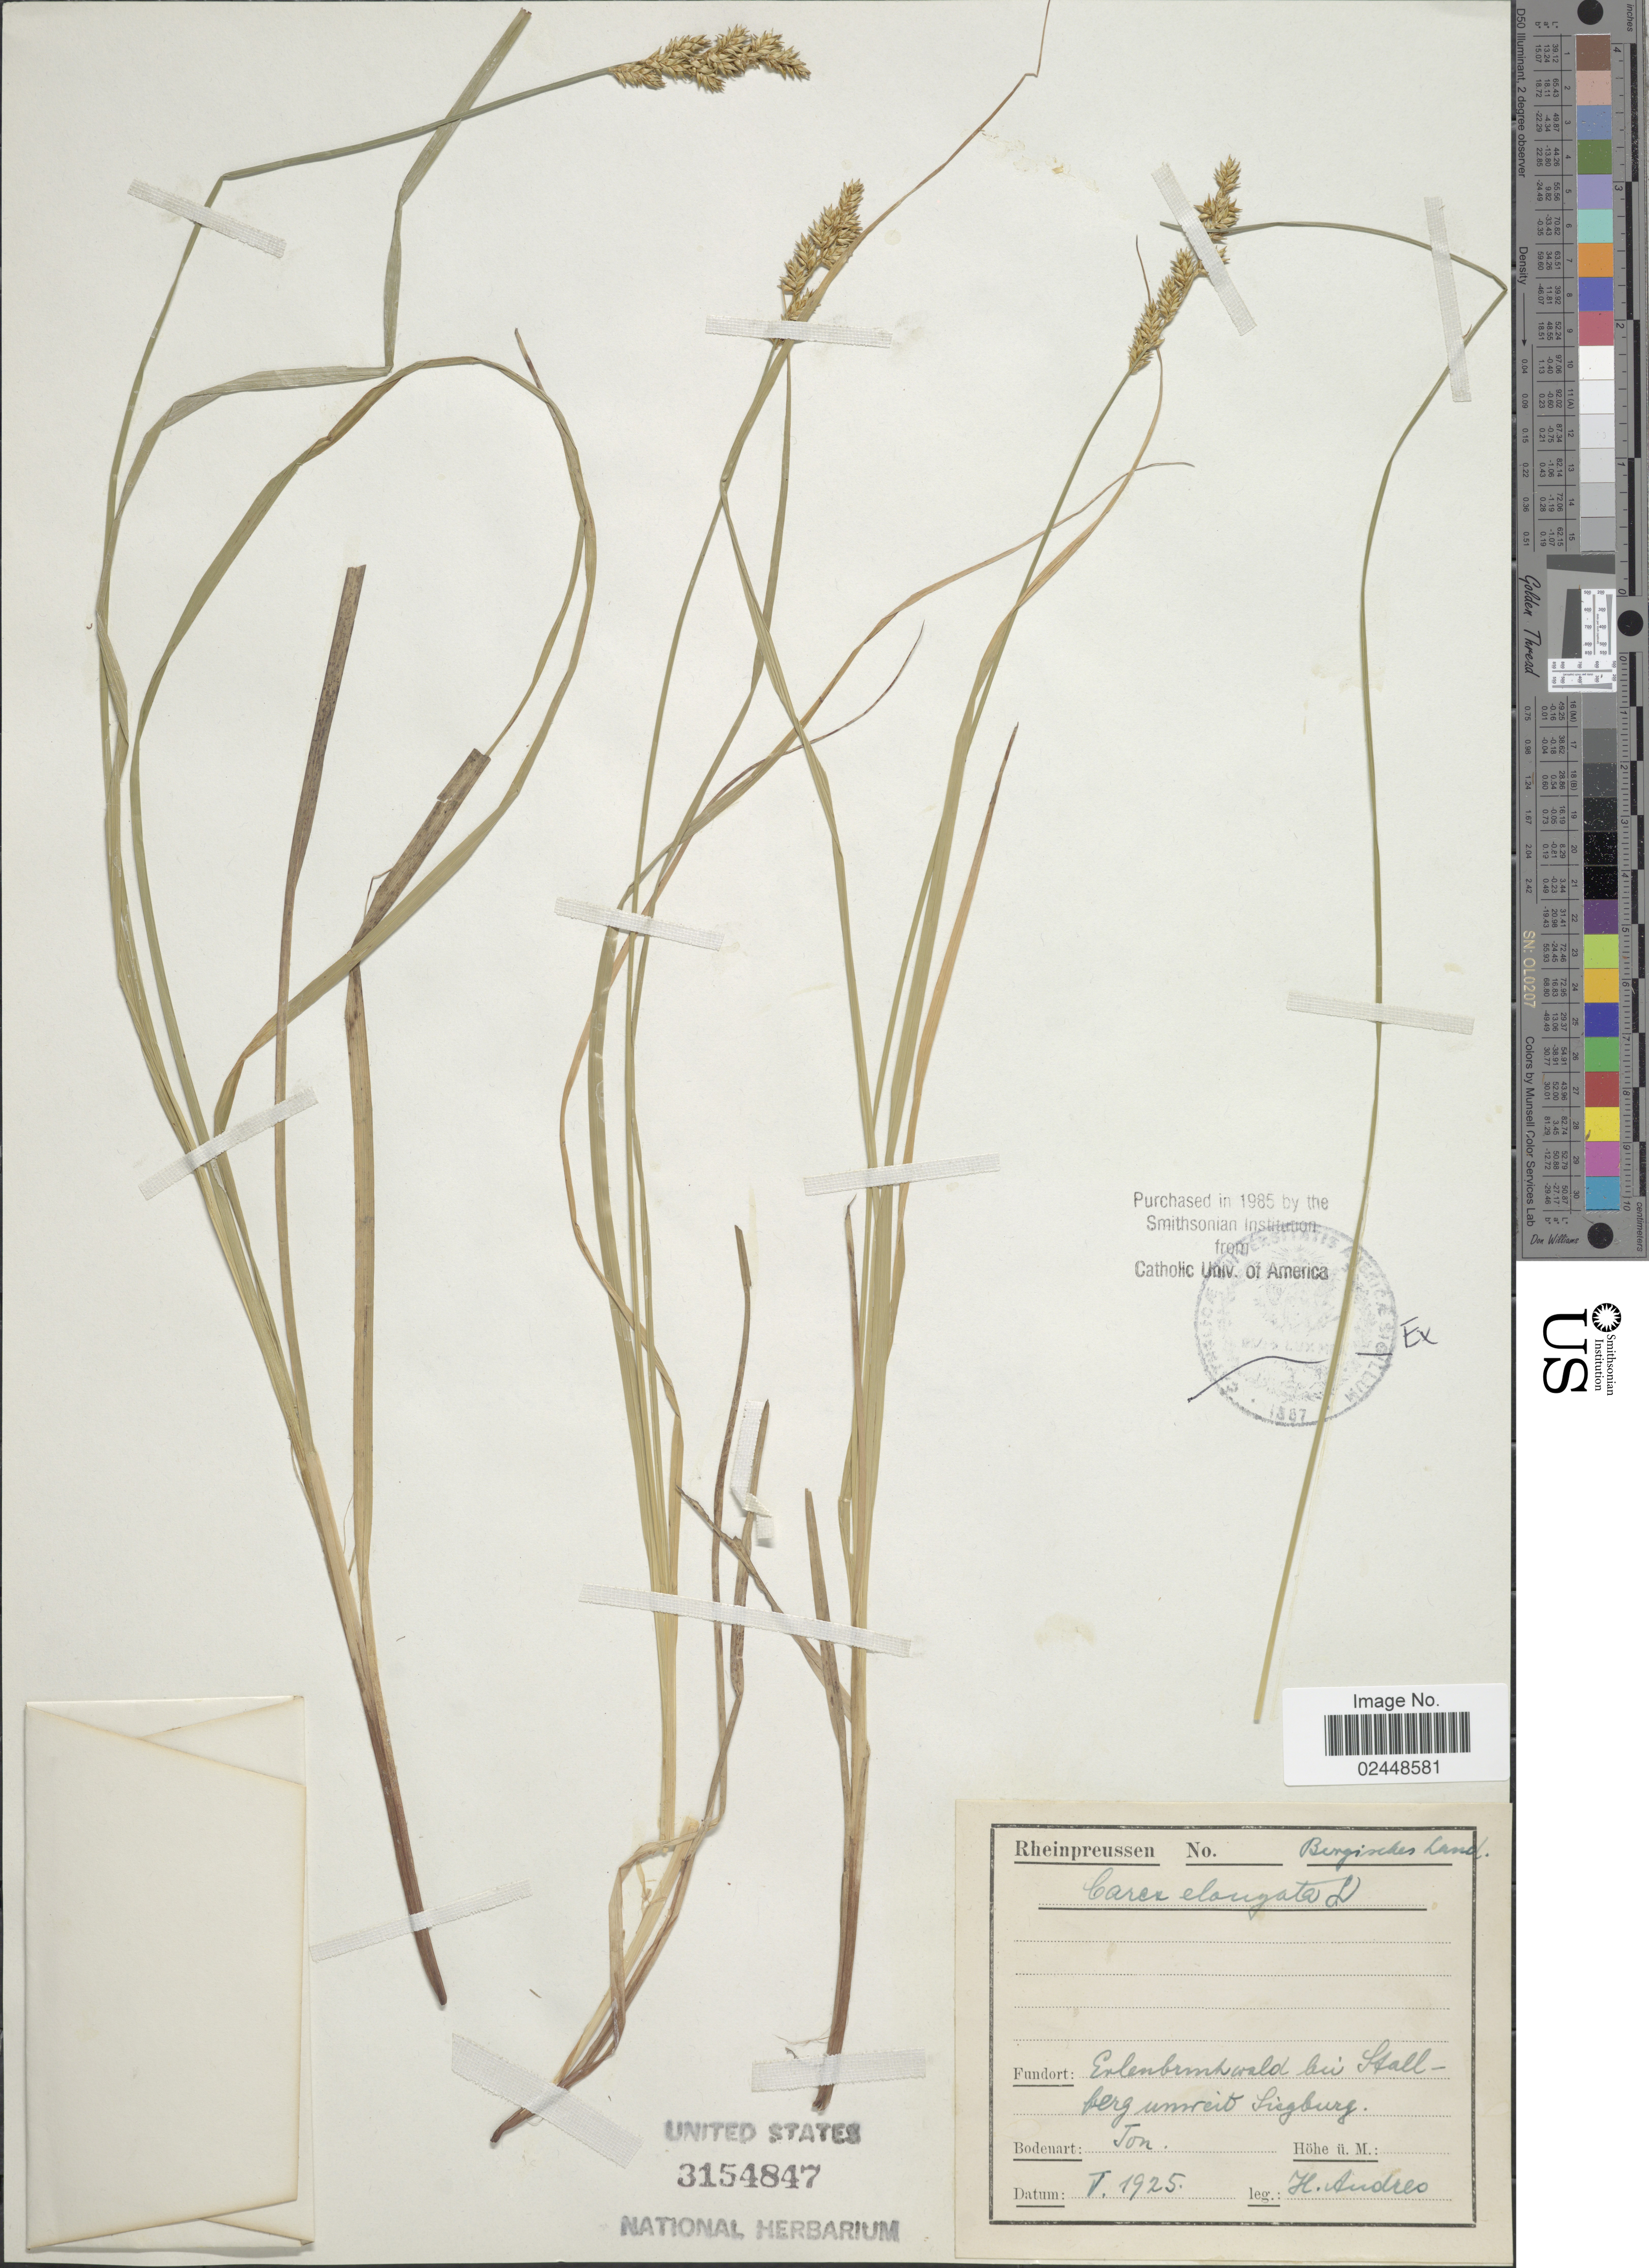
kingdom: Plantae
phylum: Tracheophyta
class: Liliopsida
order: Poales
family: Cyperaceae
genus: Carex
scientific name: Carex elongata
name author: L.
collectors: H. Andres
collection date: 1925-05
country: Germany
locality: Bergisches Land. Erlenbrmhwald bei Stallberg unreit Siegburg. [interpreted]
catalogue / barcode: US 3154847